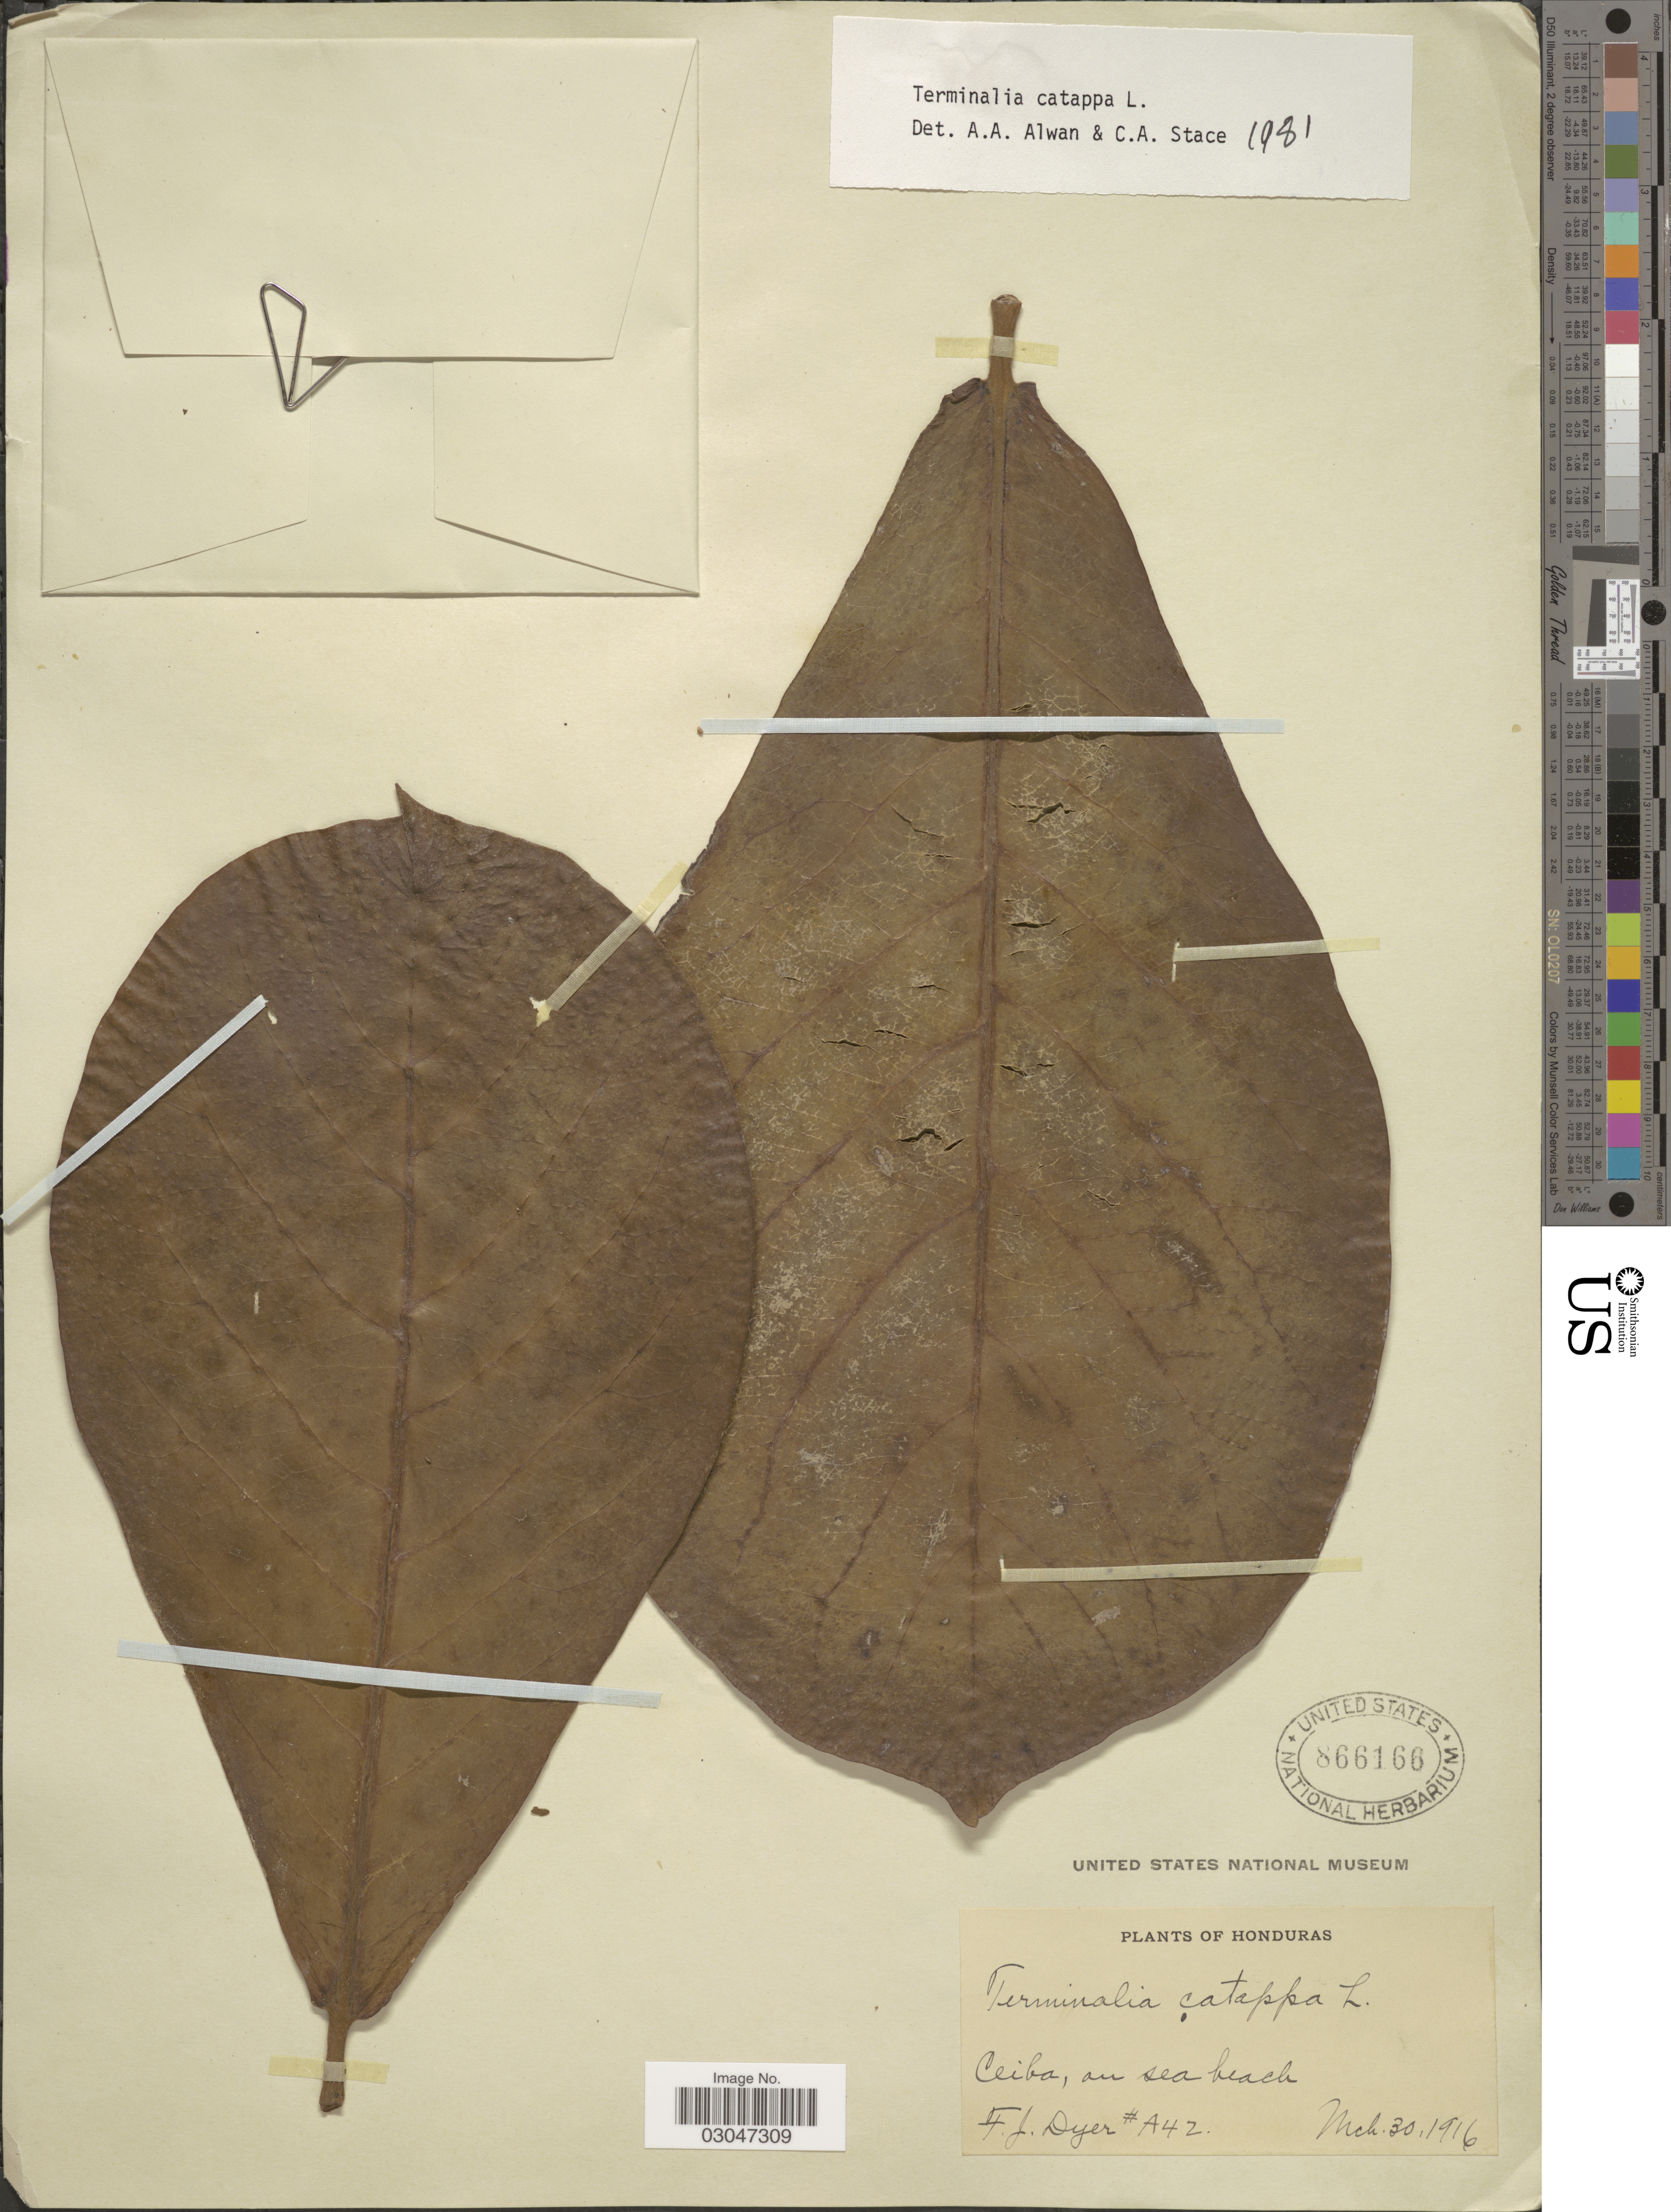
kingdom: Plantae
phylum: Tracheophyta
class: Magnoliopsida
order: Myrtales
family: Combretaceae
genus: Terminalia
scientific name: Terminalia catappa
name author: L.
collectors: F. J. Dyer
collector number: A42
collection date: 1916-03-30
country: Honduras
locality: Ceiba, on sea beach.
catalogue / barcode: US 866166